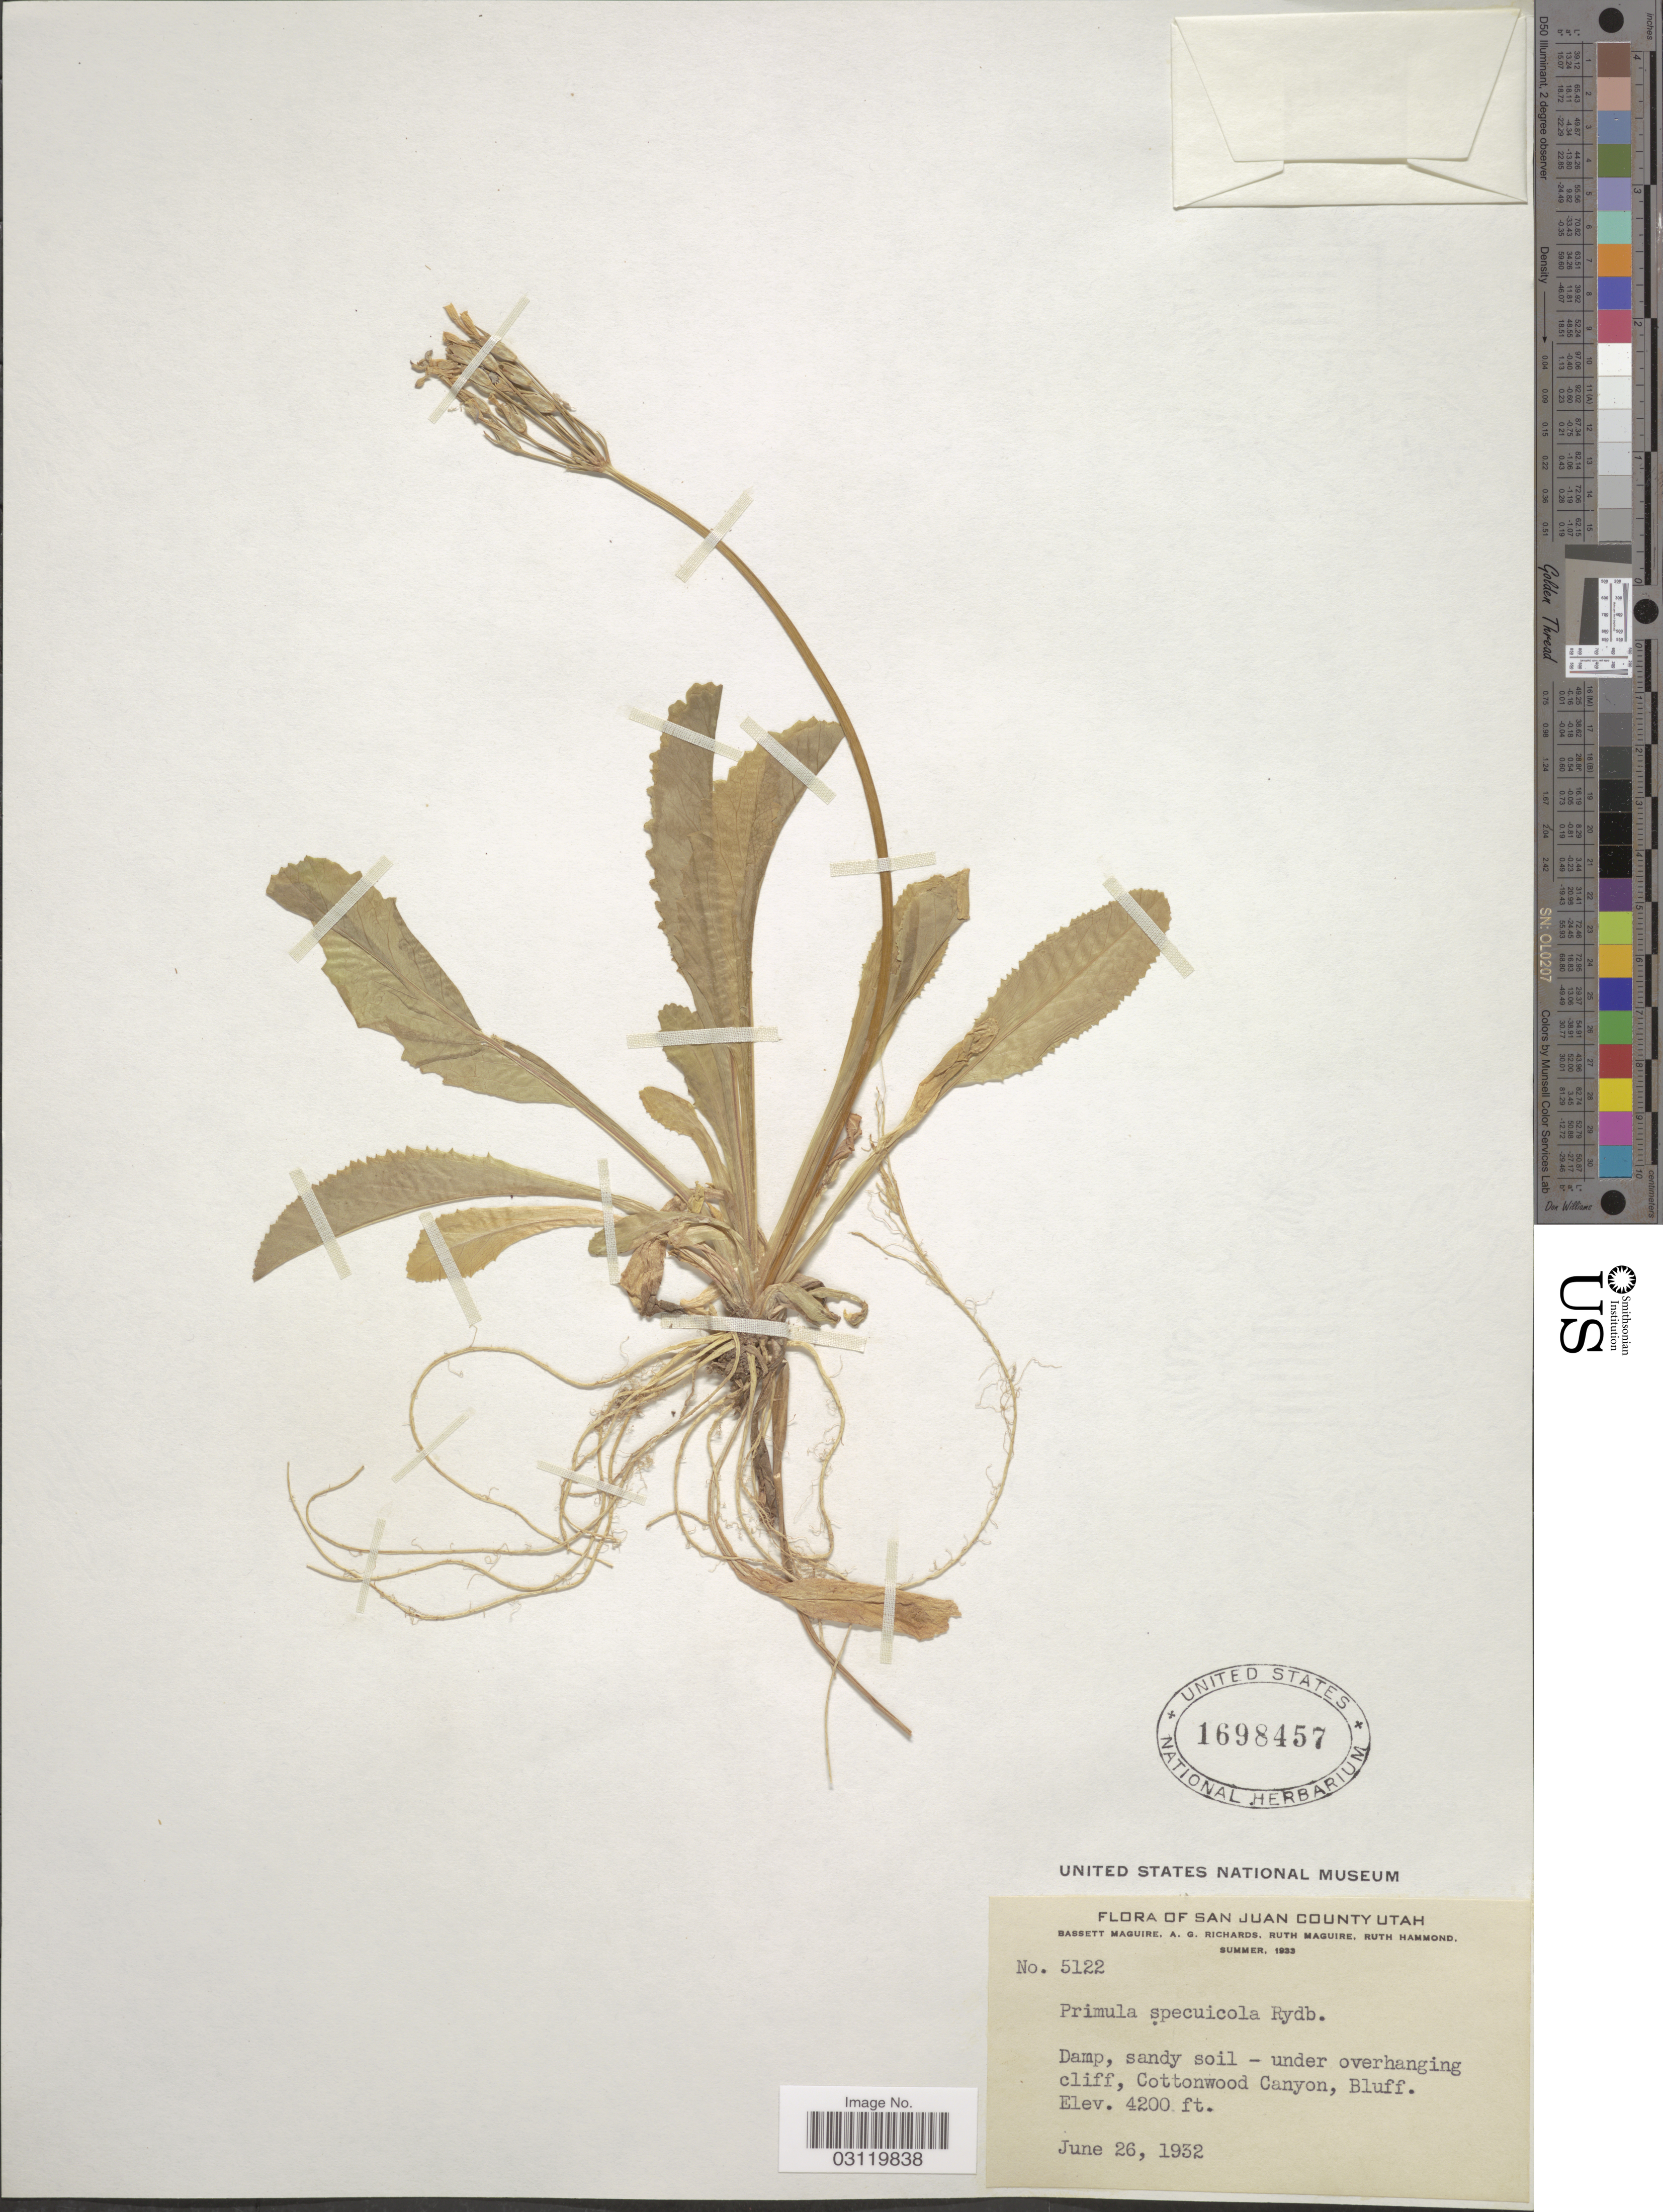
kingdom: Plantae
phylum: Tracheophyta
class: Magnoliopsida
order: Ericales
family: Primulaceae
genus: Primula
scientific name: Primula specuicola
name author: Rydb.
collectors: B. Maguire, A. Richards, R. R. Maguire & R. Hammond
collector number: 5122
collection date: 1932-06-26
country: United States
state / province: Utah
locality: San Juan County, Cottonwood Canyon, Bluff.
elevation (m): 1280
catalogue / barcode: US 1698457